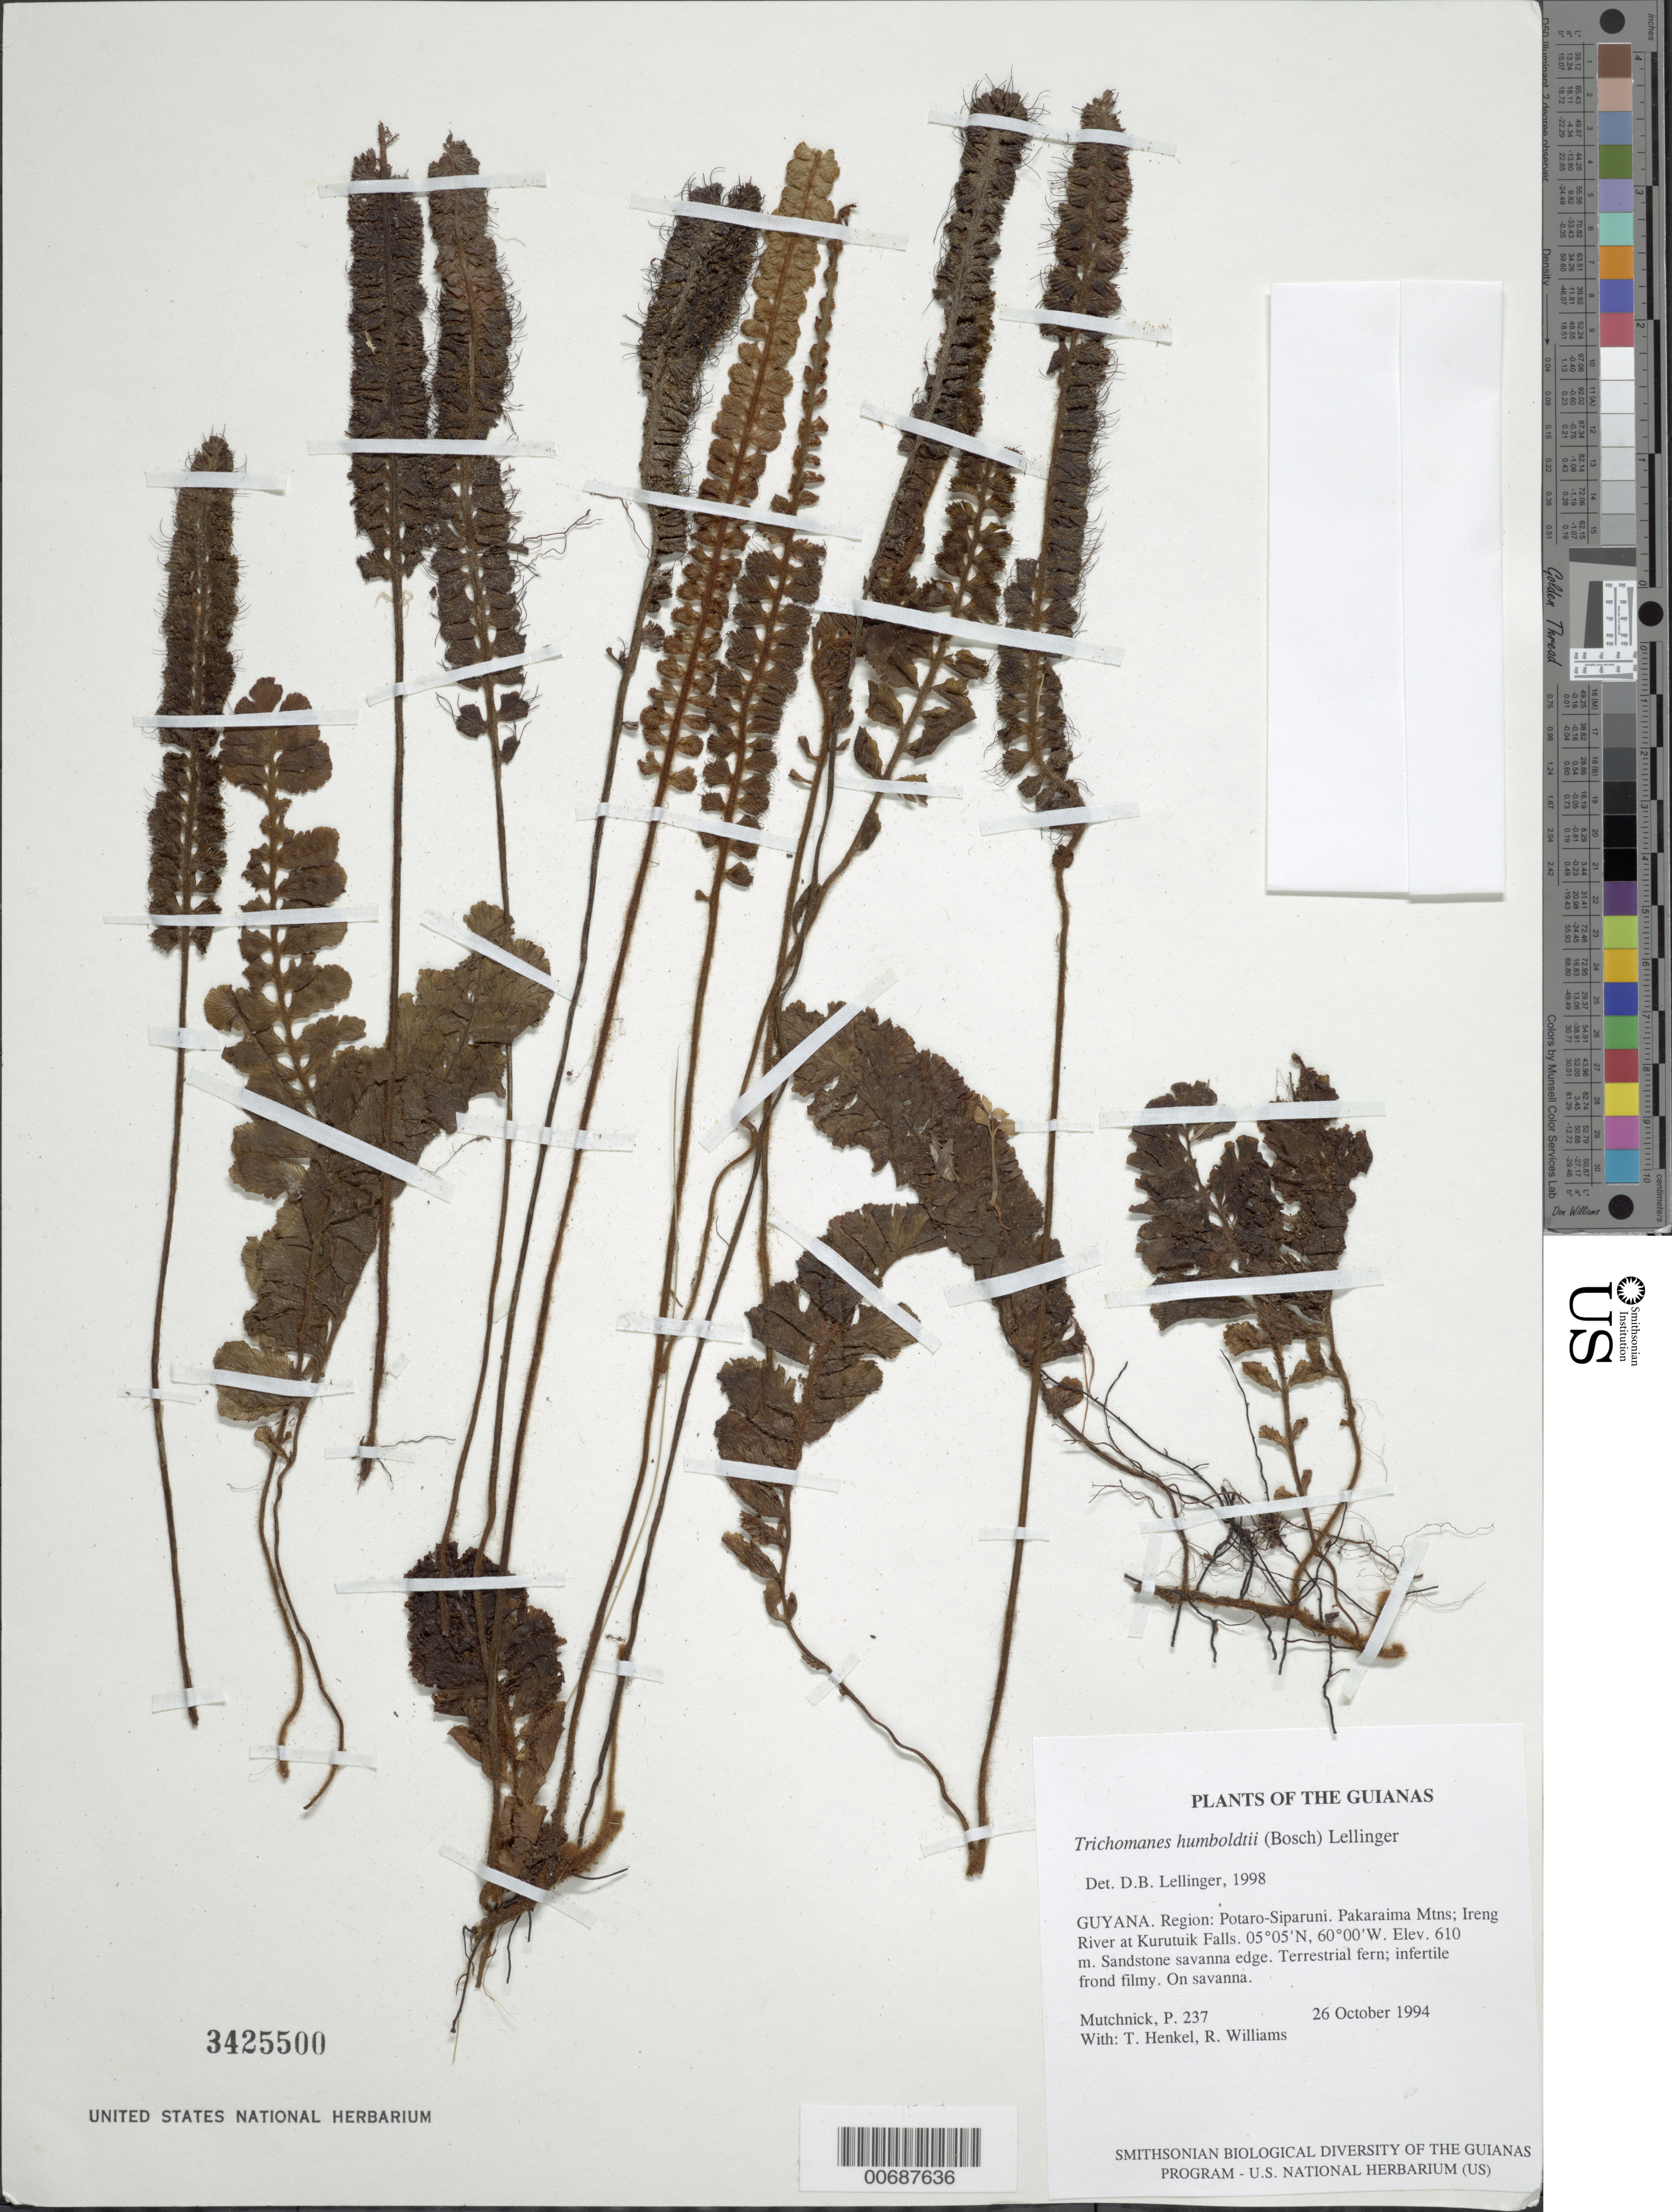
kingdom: Plantae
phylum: Tracheophyta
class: Polypodiopsida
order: Hymenophyllales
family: Hymenophyllaceae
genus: Trichomanes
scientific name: Trichomanes humboldtii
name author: (Bosch) Lellinger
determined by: Lellinger, David B., (BOT), Smithsonian Institution - National Museum of Natural History (UNITED STATES)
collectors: P. Mutchnick, T. Henkel & R. Williams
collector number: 237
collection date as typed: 26 October 1994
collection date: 1994-10-26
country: Guyana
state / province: Potaro-Siparuni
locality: Pakaraima Mtns; Ireng River at Kurutuik Falls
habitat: Sandstone savanna edge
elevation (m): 610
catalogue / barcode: US 3425500